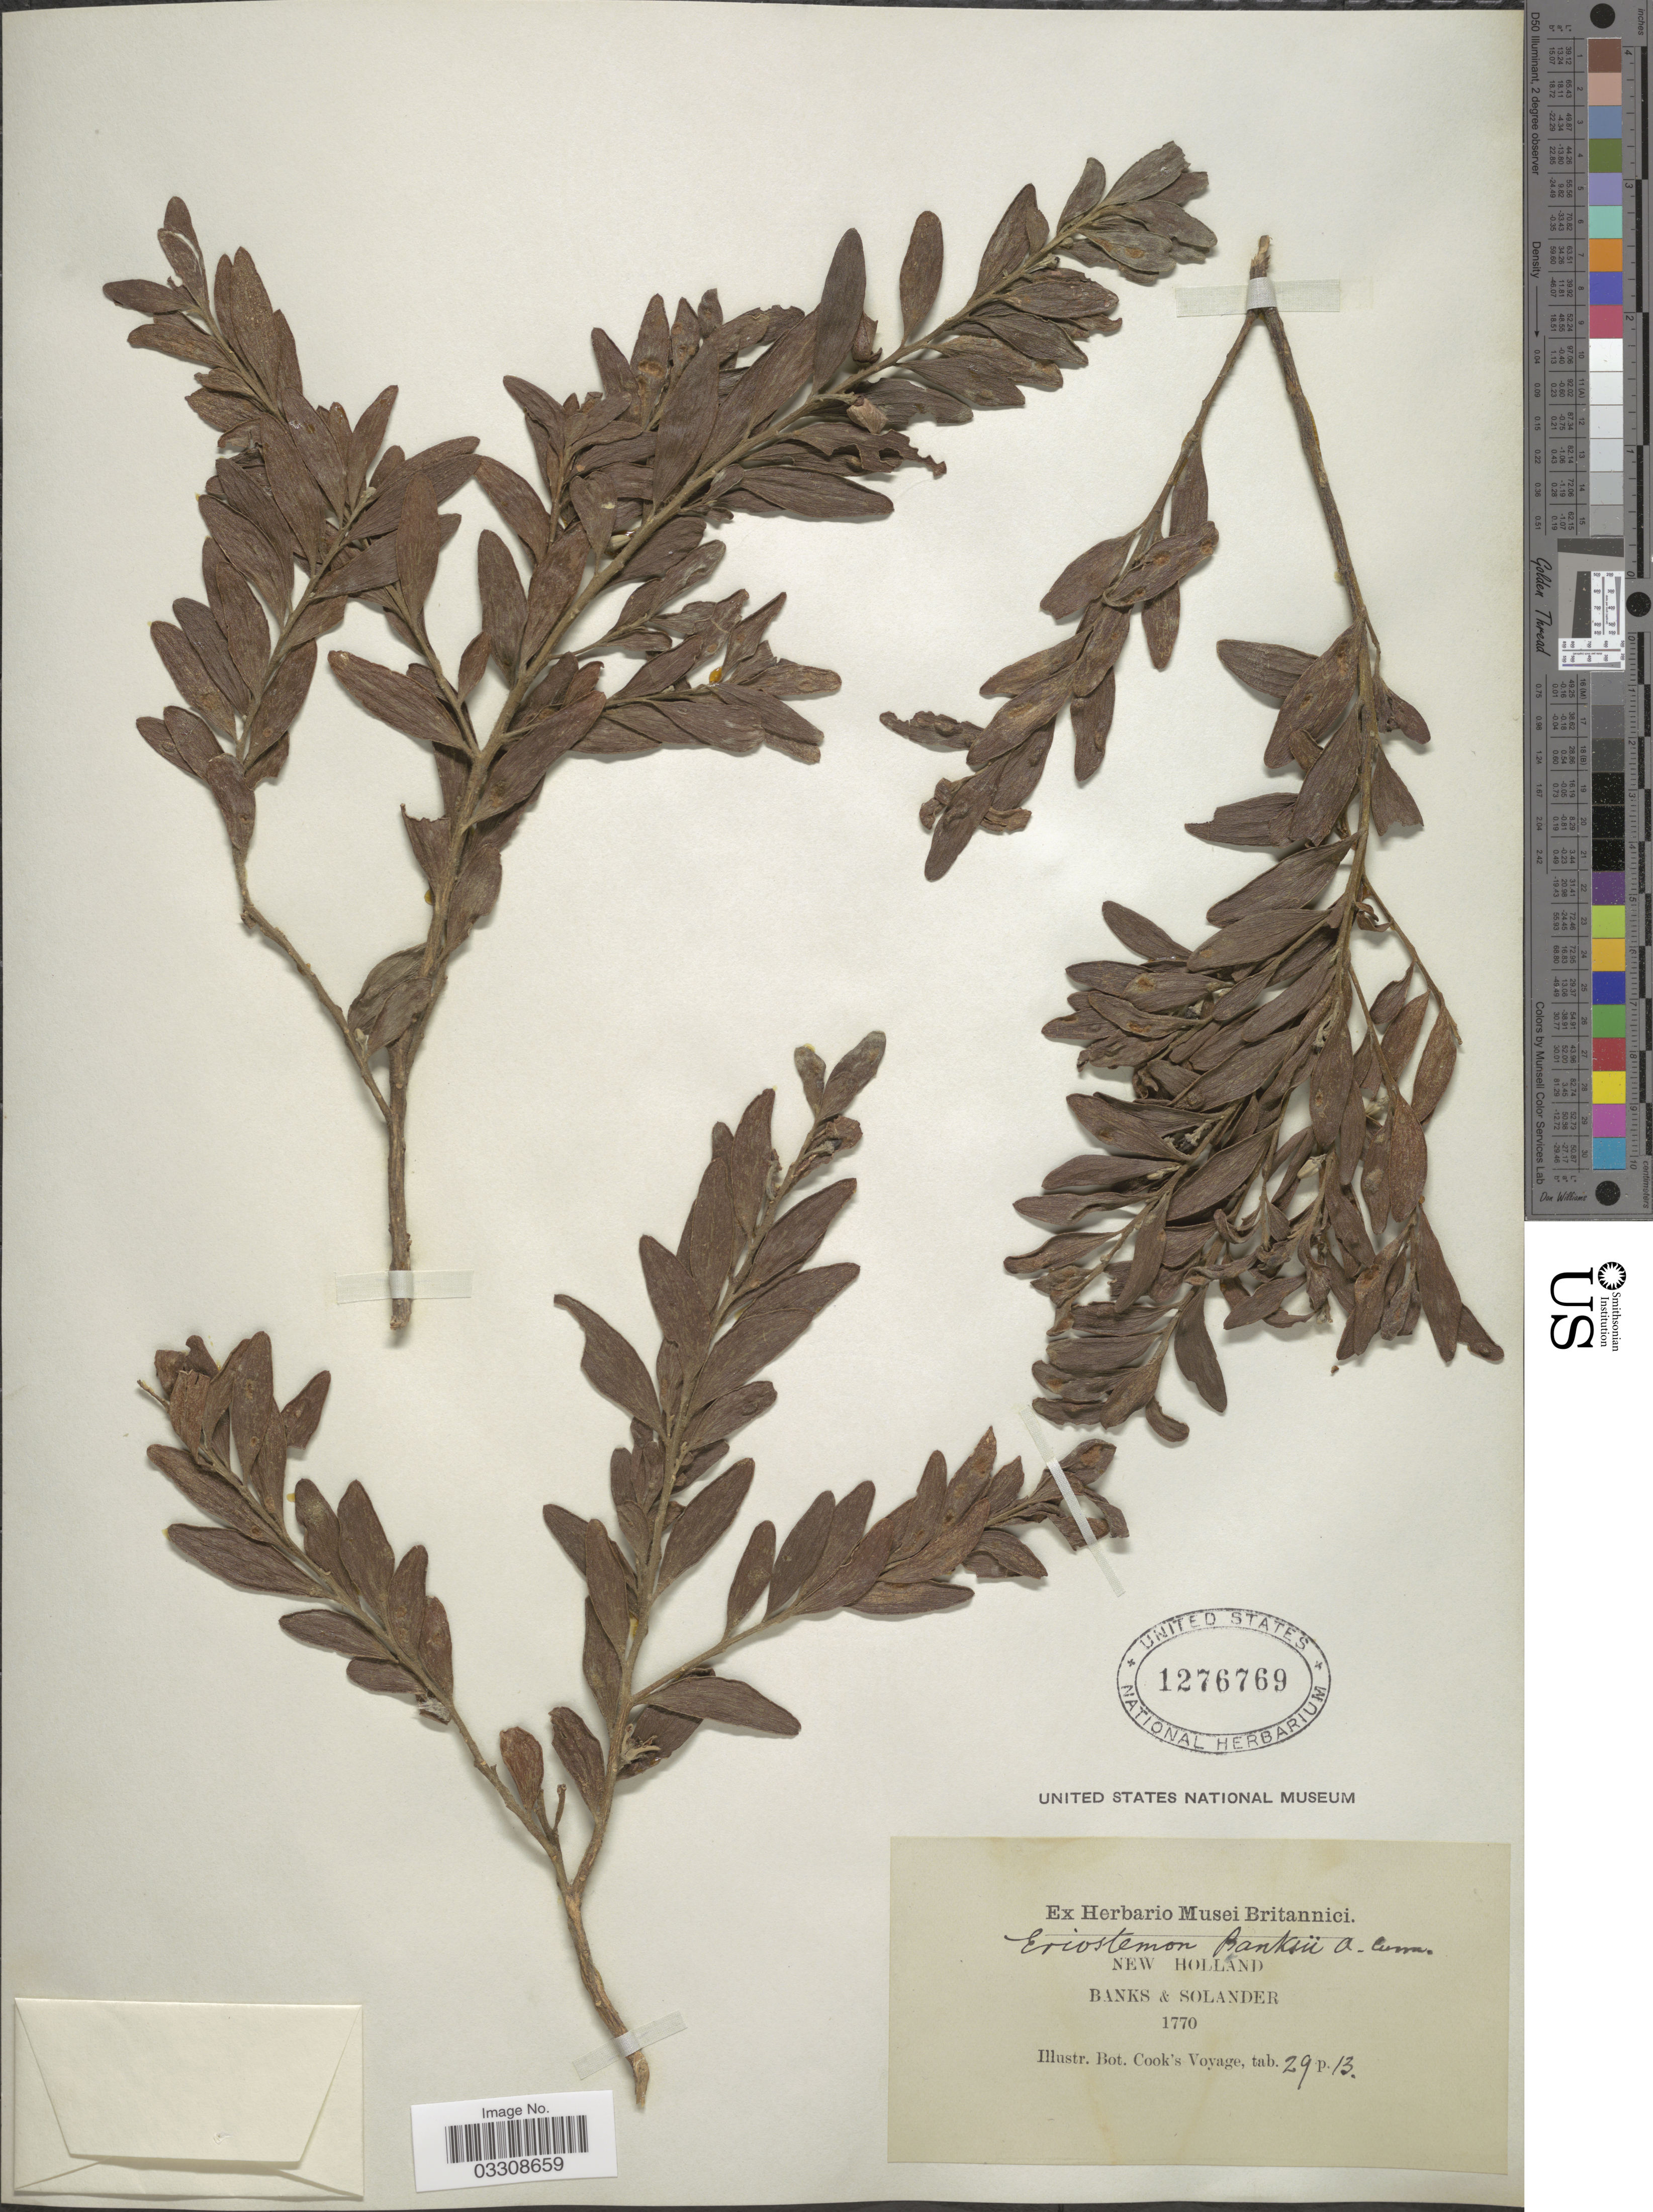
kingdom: Plantae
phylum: Tracheophyta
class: Magnoliopsida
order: Sapindales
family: Rutaceae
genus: Eriostemon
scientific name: Eriostemon banksii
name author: A. Cunn. ex Endl.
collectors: -- Banks & -- Solander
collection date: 1770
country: Australia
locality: New Holland.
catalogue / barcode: US 1276769